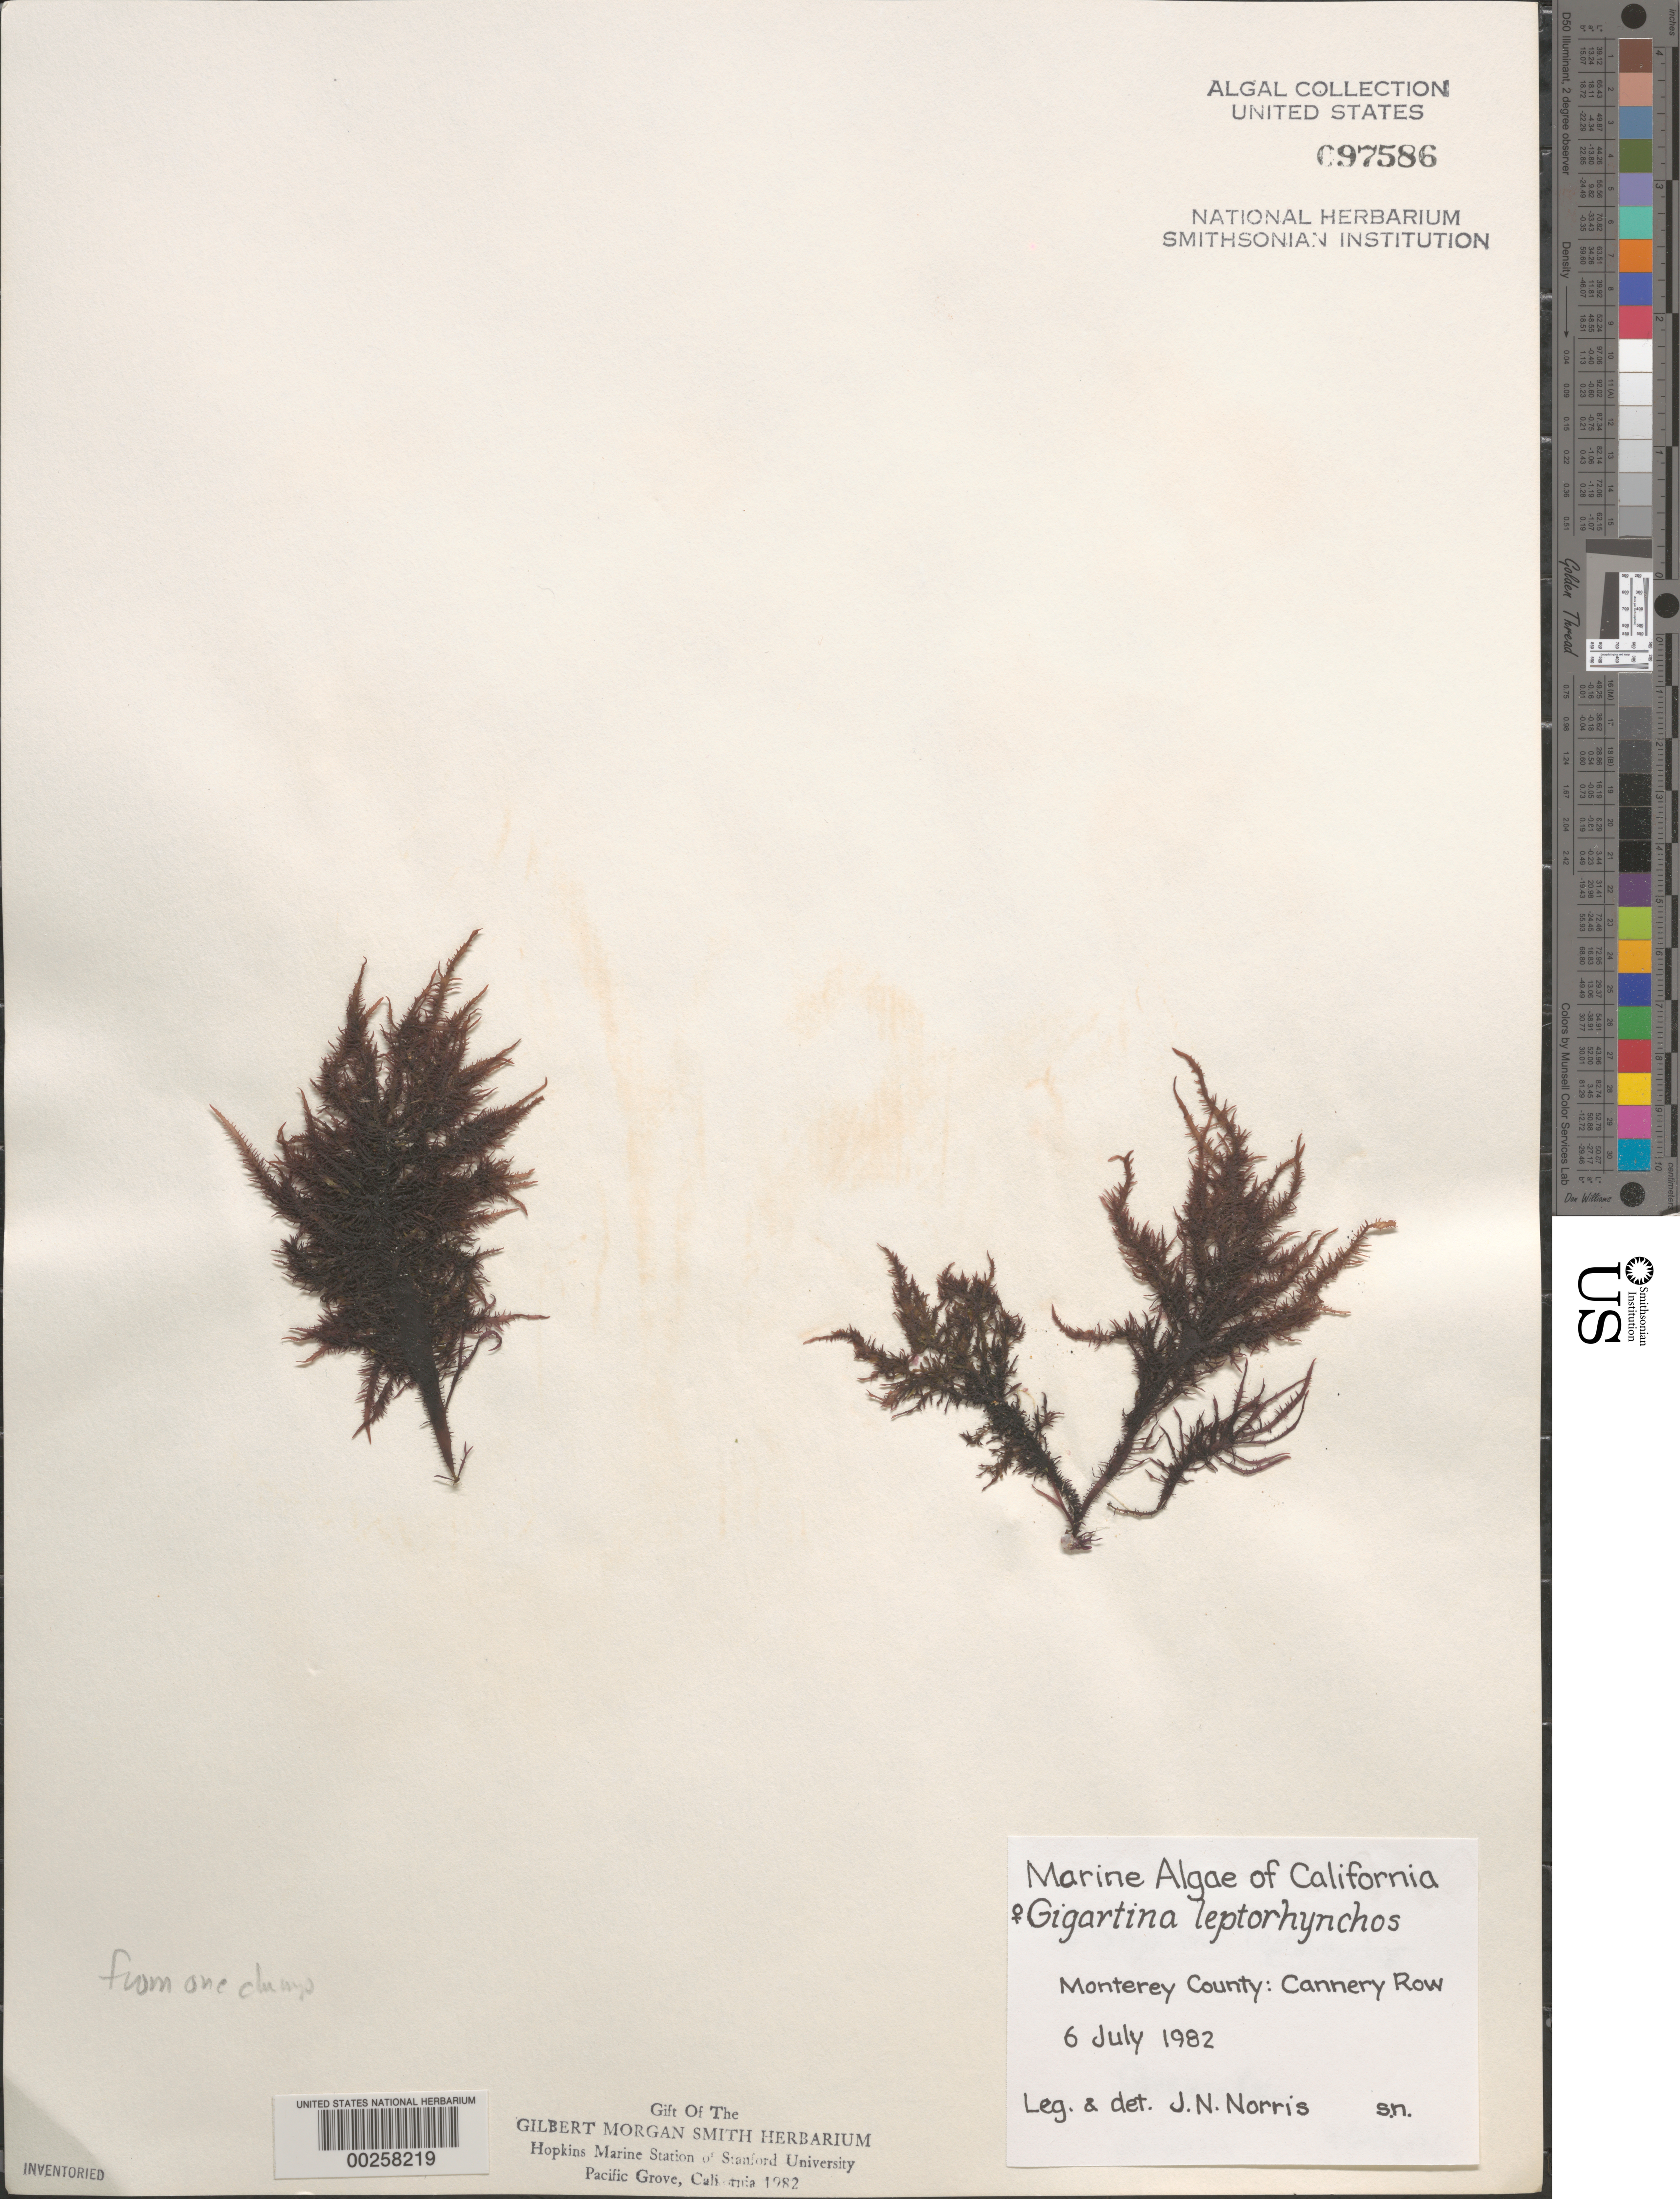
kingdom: Plantae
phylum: Rhodophyta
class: Florideophyceae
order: Gigartinales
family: Gigartinaceae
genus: Mazzaella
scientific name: Mazzaella leptorhynchos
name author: (J. Agardh) Leister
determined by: Algae name updating Project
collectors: J. N. Norris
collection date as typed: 06 Jul 1982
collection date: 1982-07-06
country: United States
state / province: California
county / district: Monterey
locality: Cannery Row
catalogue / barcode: US 97586